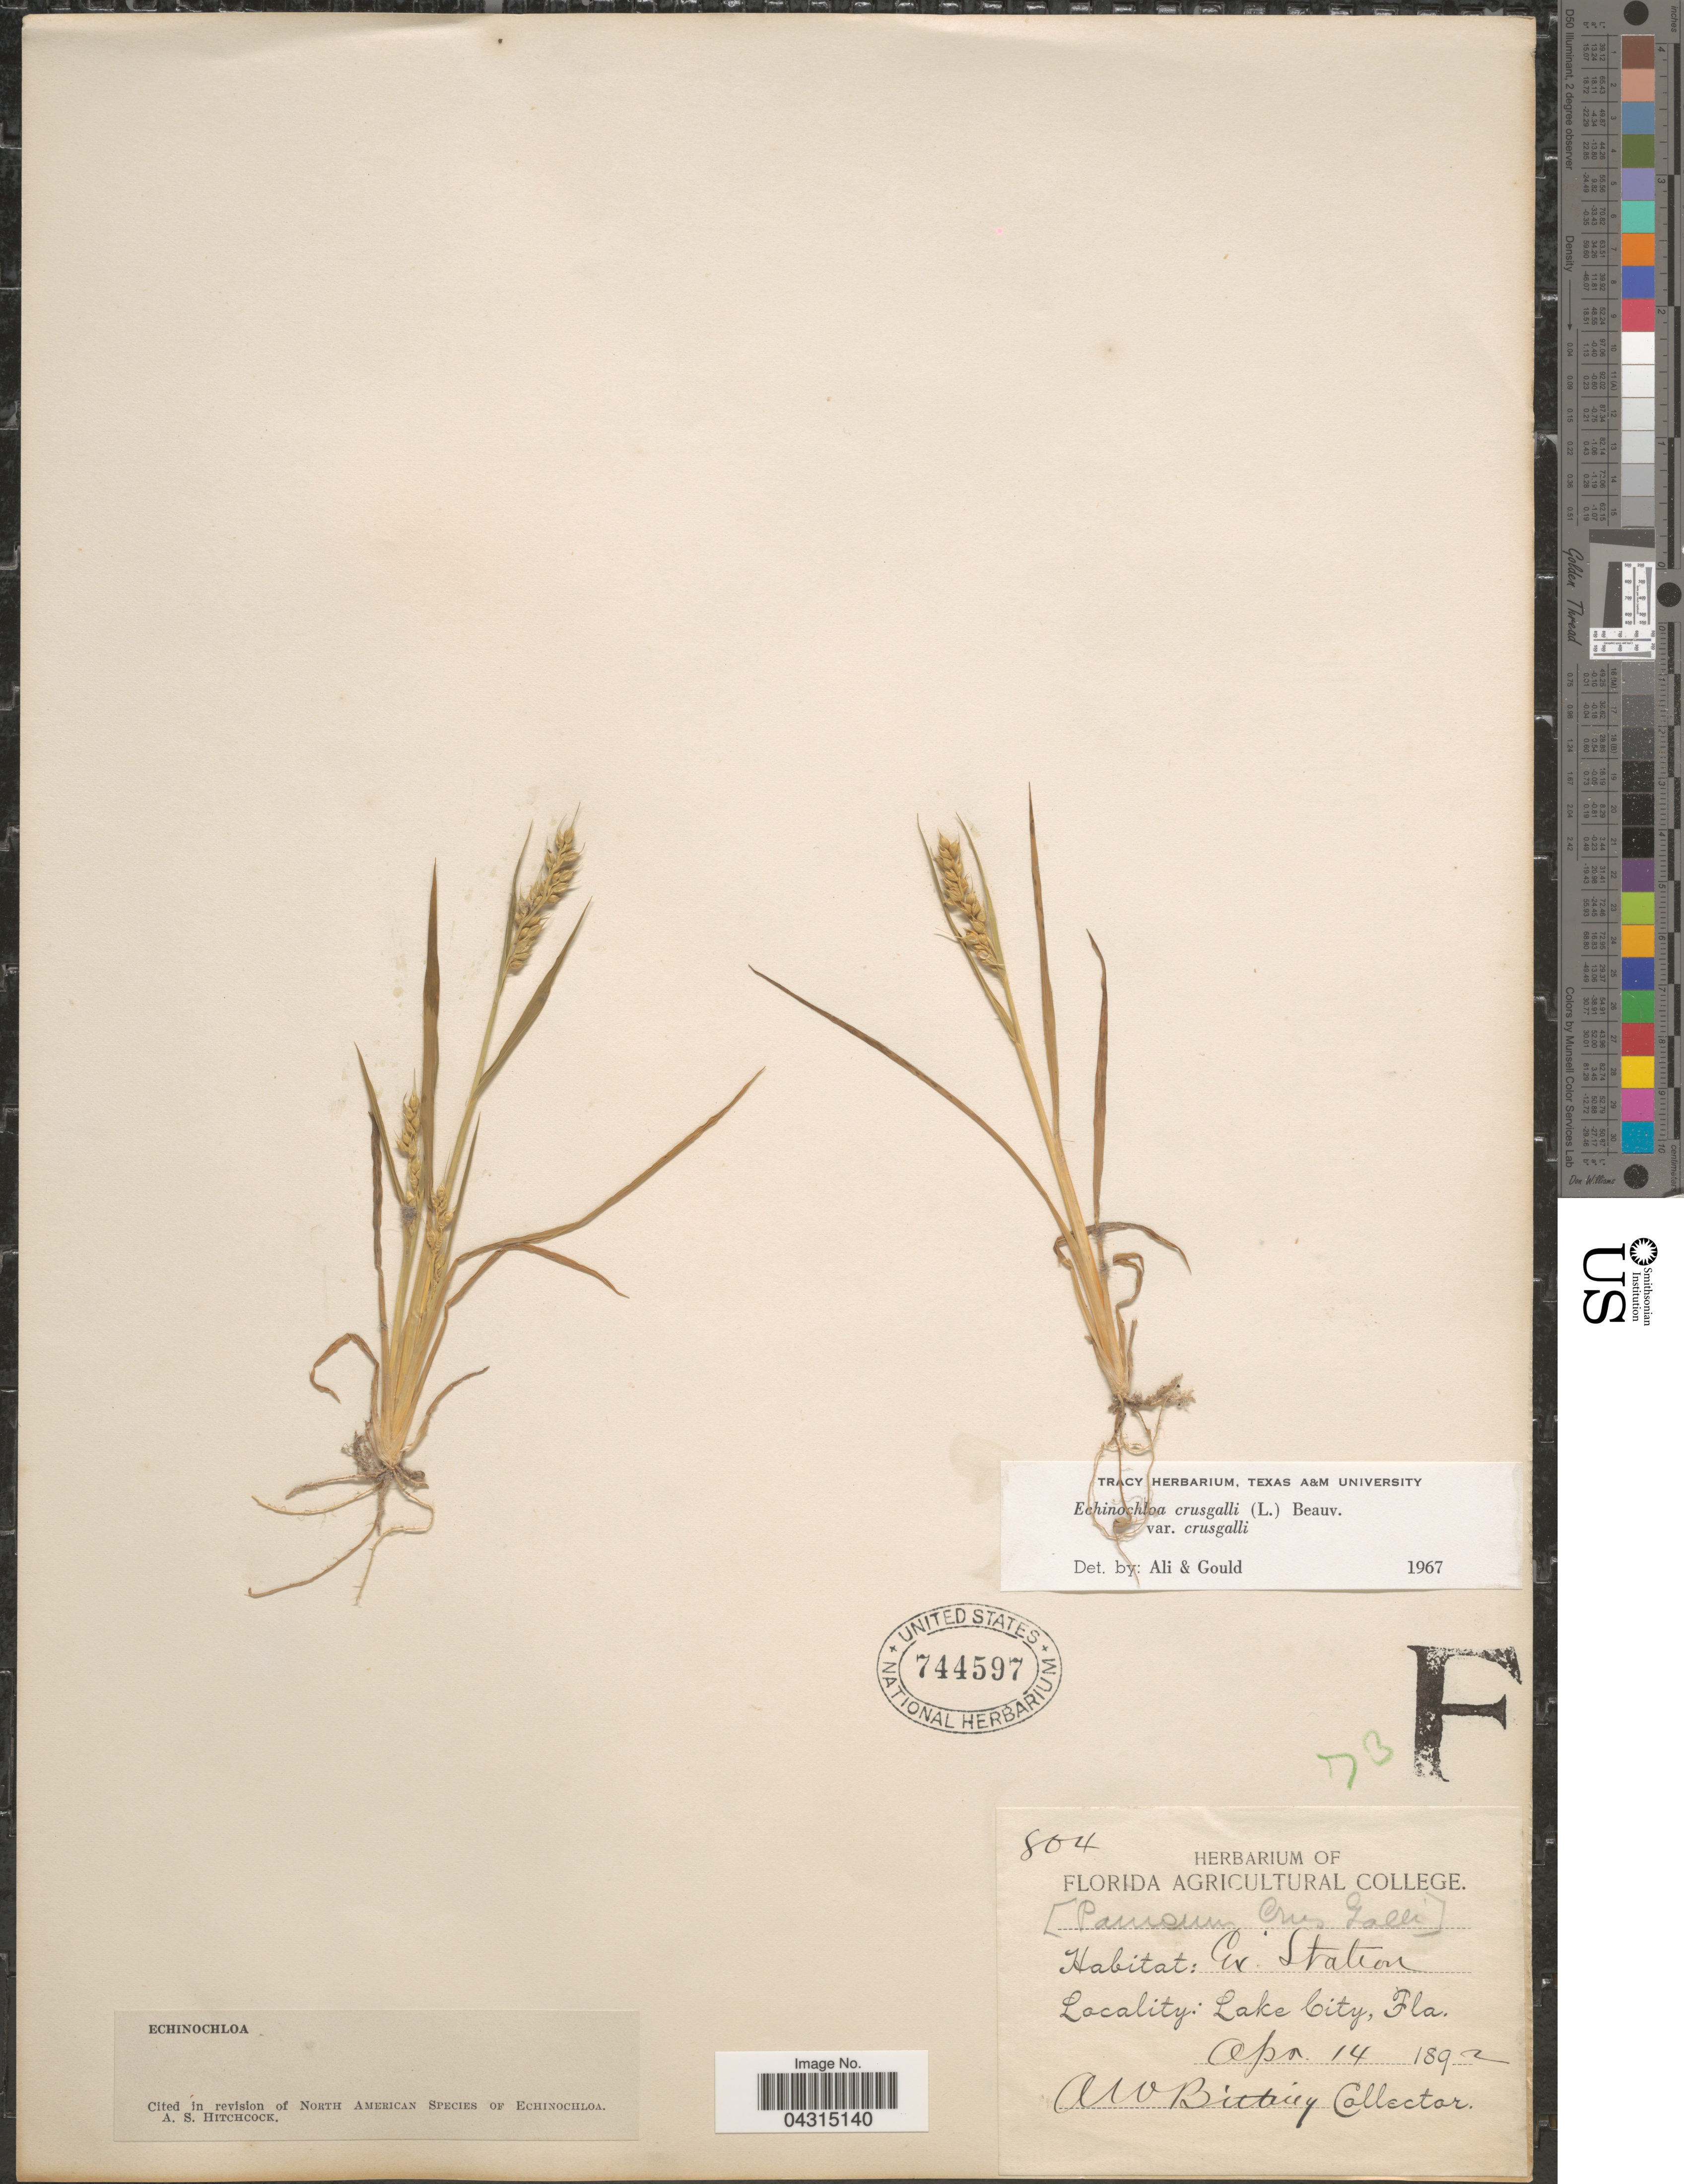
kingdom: Plantae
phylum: Tracheophyta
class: Liliopsida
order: Poales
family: Poaceae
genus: Echinochloa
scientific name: Echinochloa crus-galli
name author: (L.) P. Beauv.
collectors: A. Bitting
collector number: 804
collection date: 1892-04-14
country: United States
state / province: Florida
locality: Lake City.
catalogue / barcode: US 744597